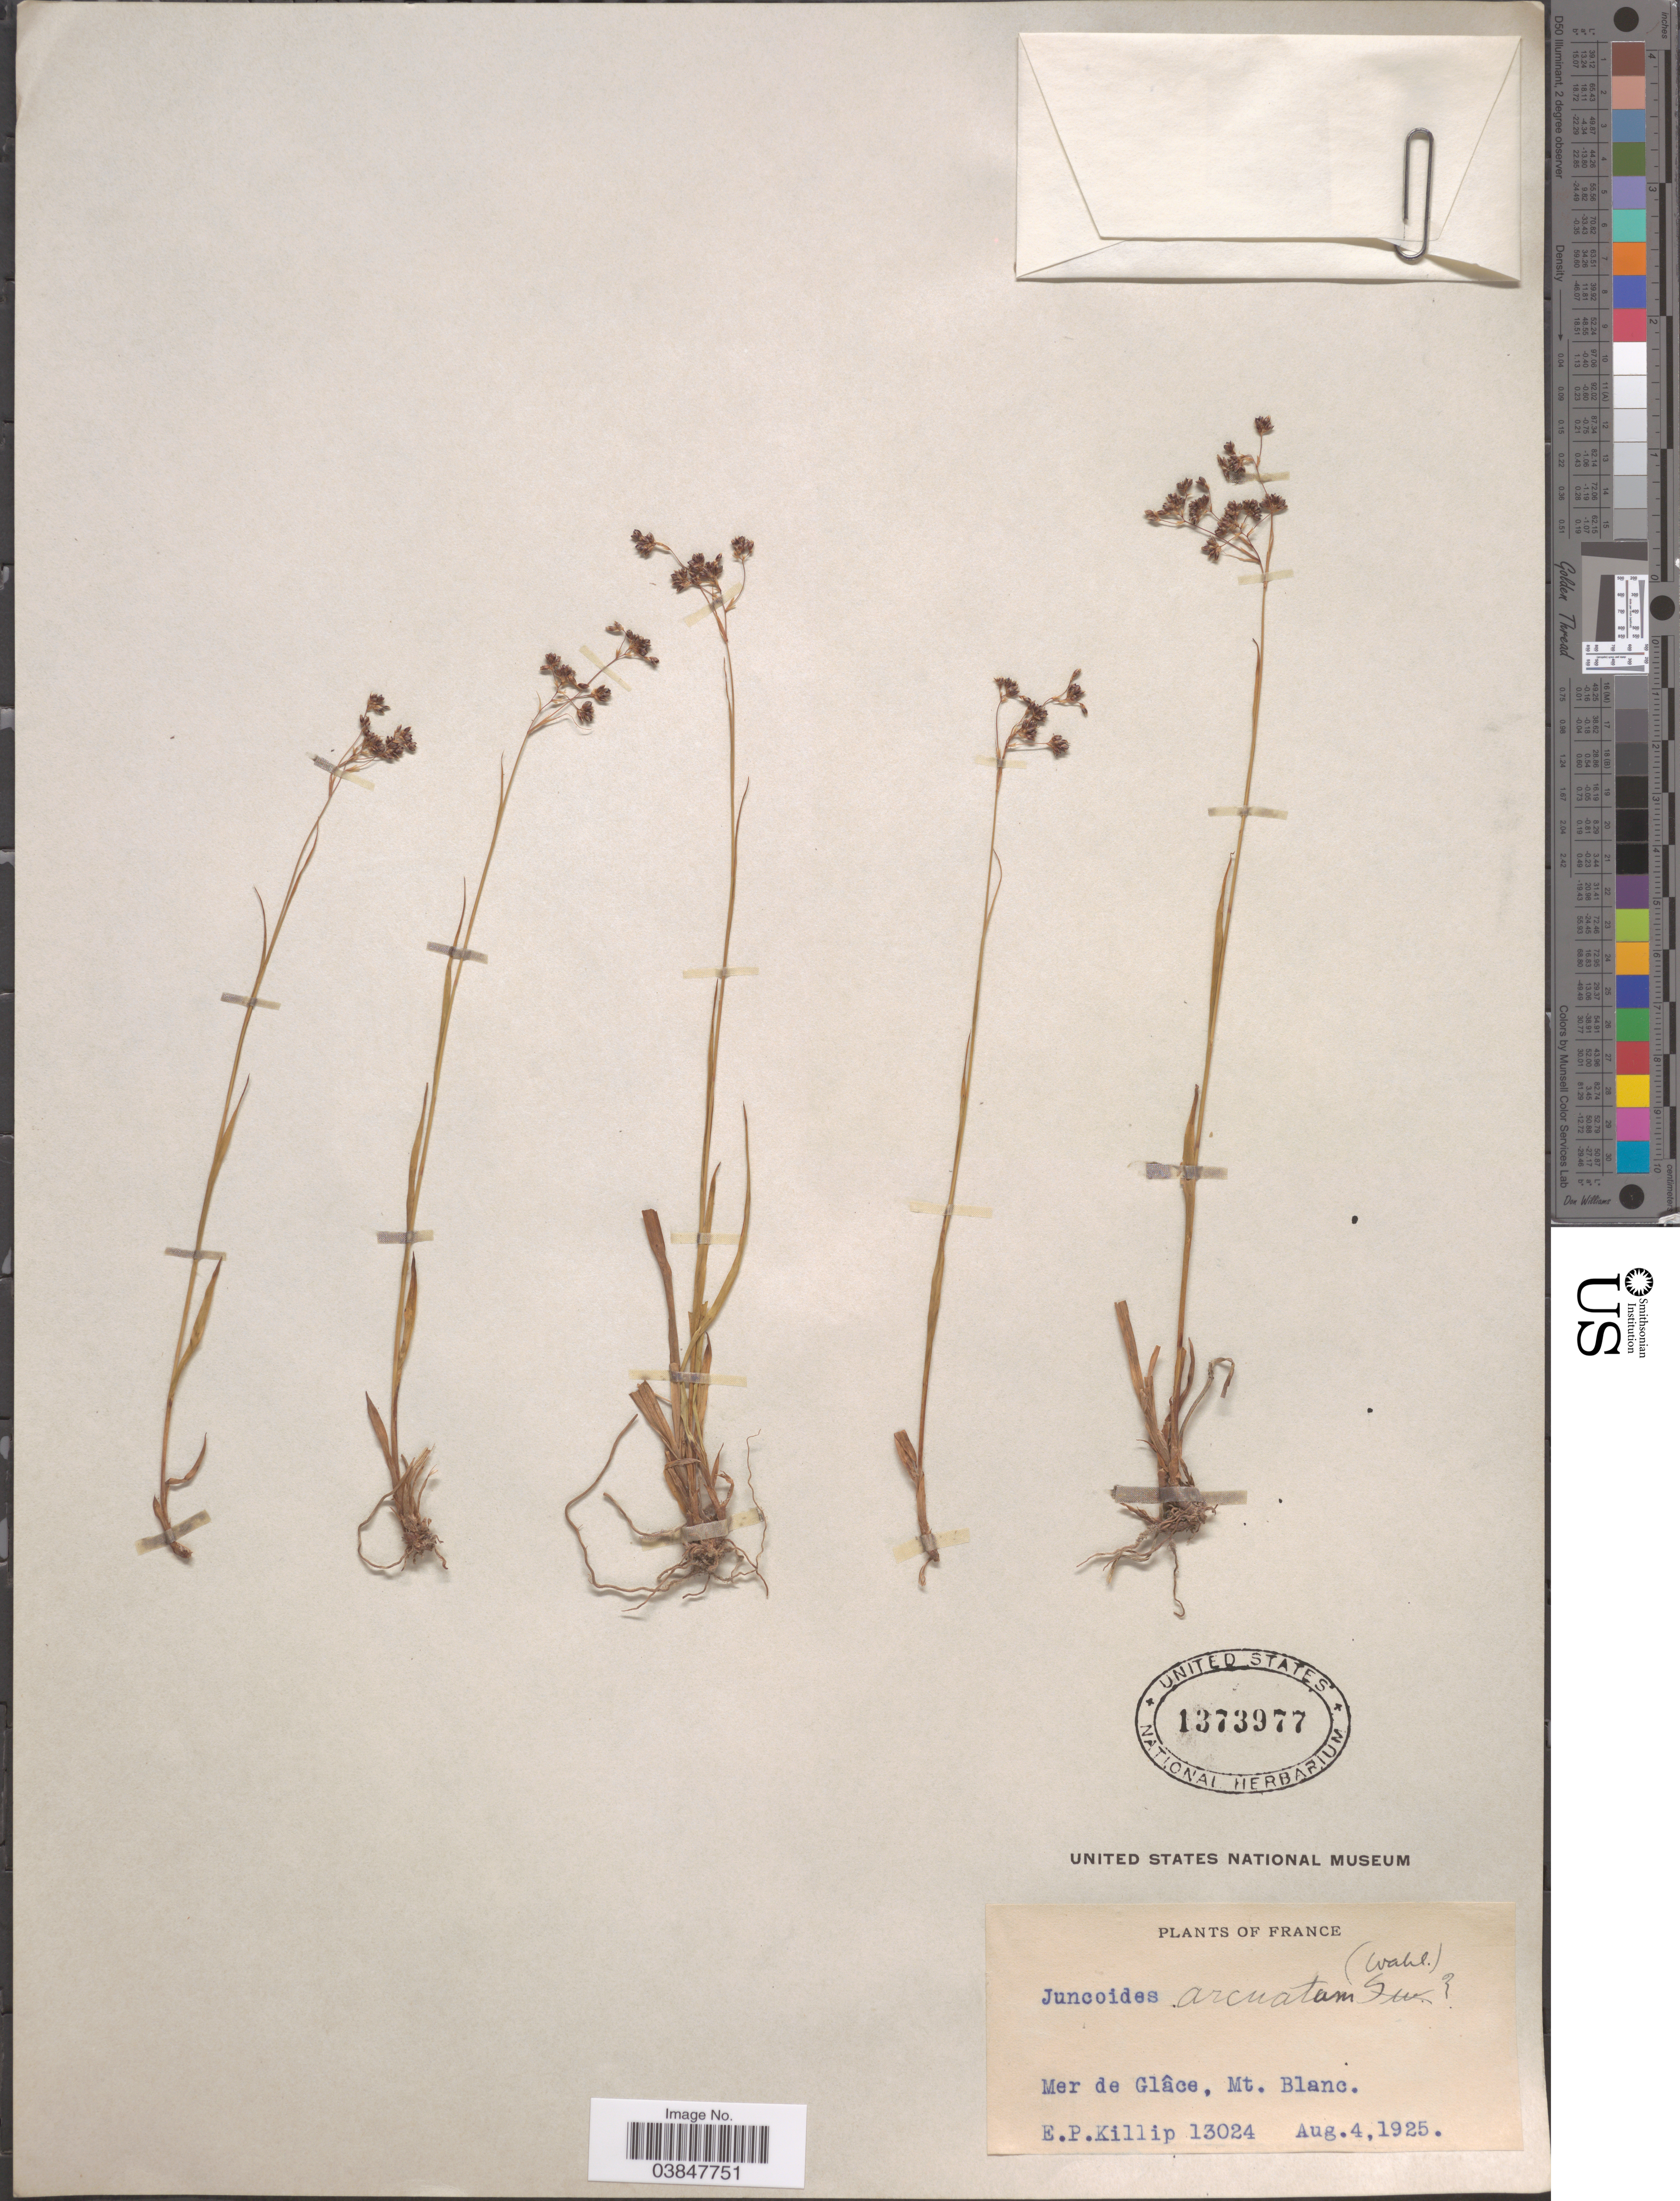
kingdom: Plantae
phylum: Tracheophyta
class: Liliopsida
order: Poales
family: Juncaceae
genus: Luzula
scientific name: Luzula arcuata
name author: (Wahlenb.) Sw.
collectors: E. P. Killip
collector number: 13024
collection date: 1925-08-04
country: France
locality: Mer de Glâce. Mt. Blanc.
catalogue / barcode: US 1373977